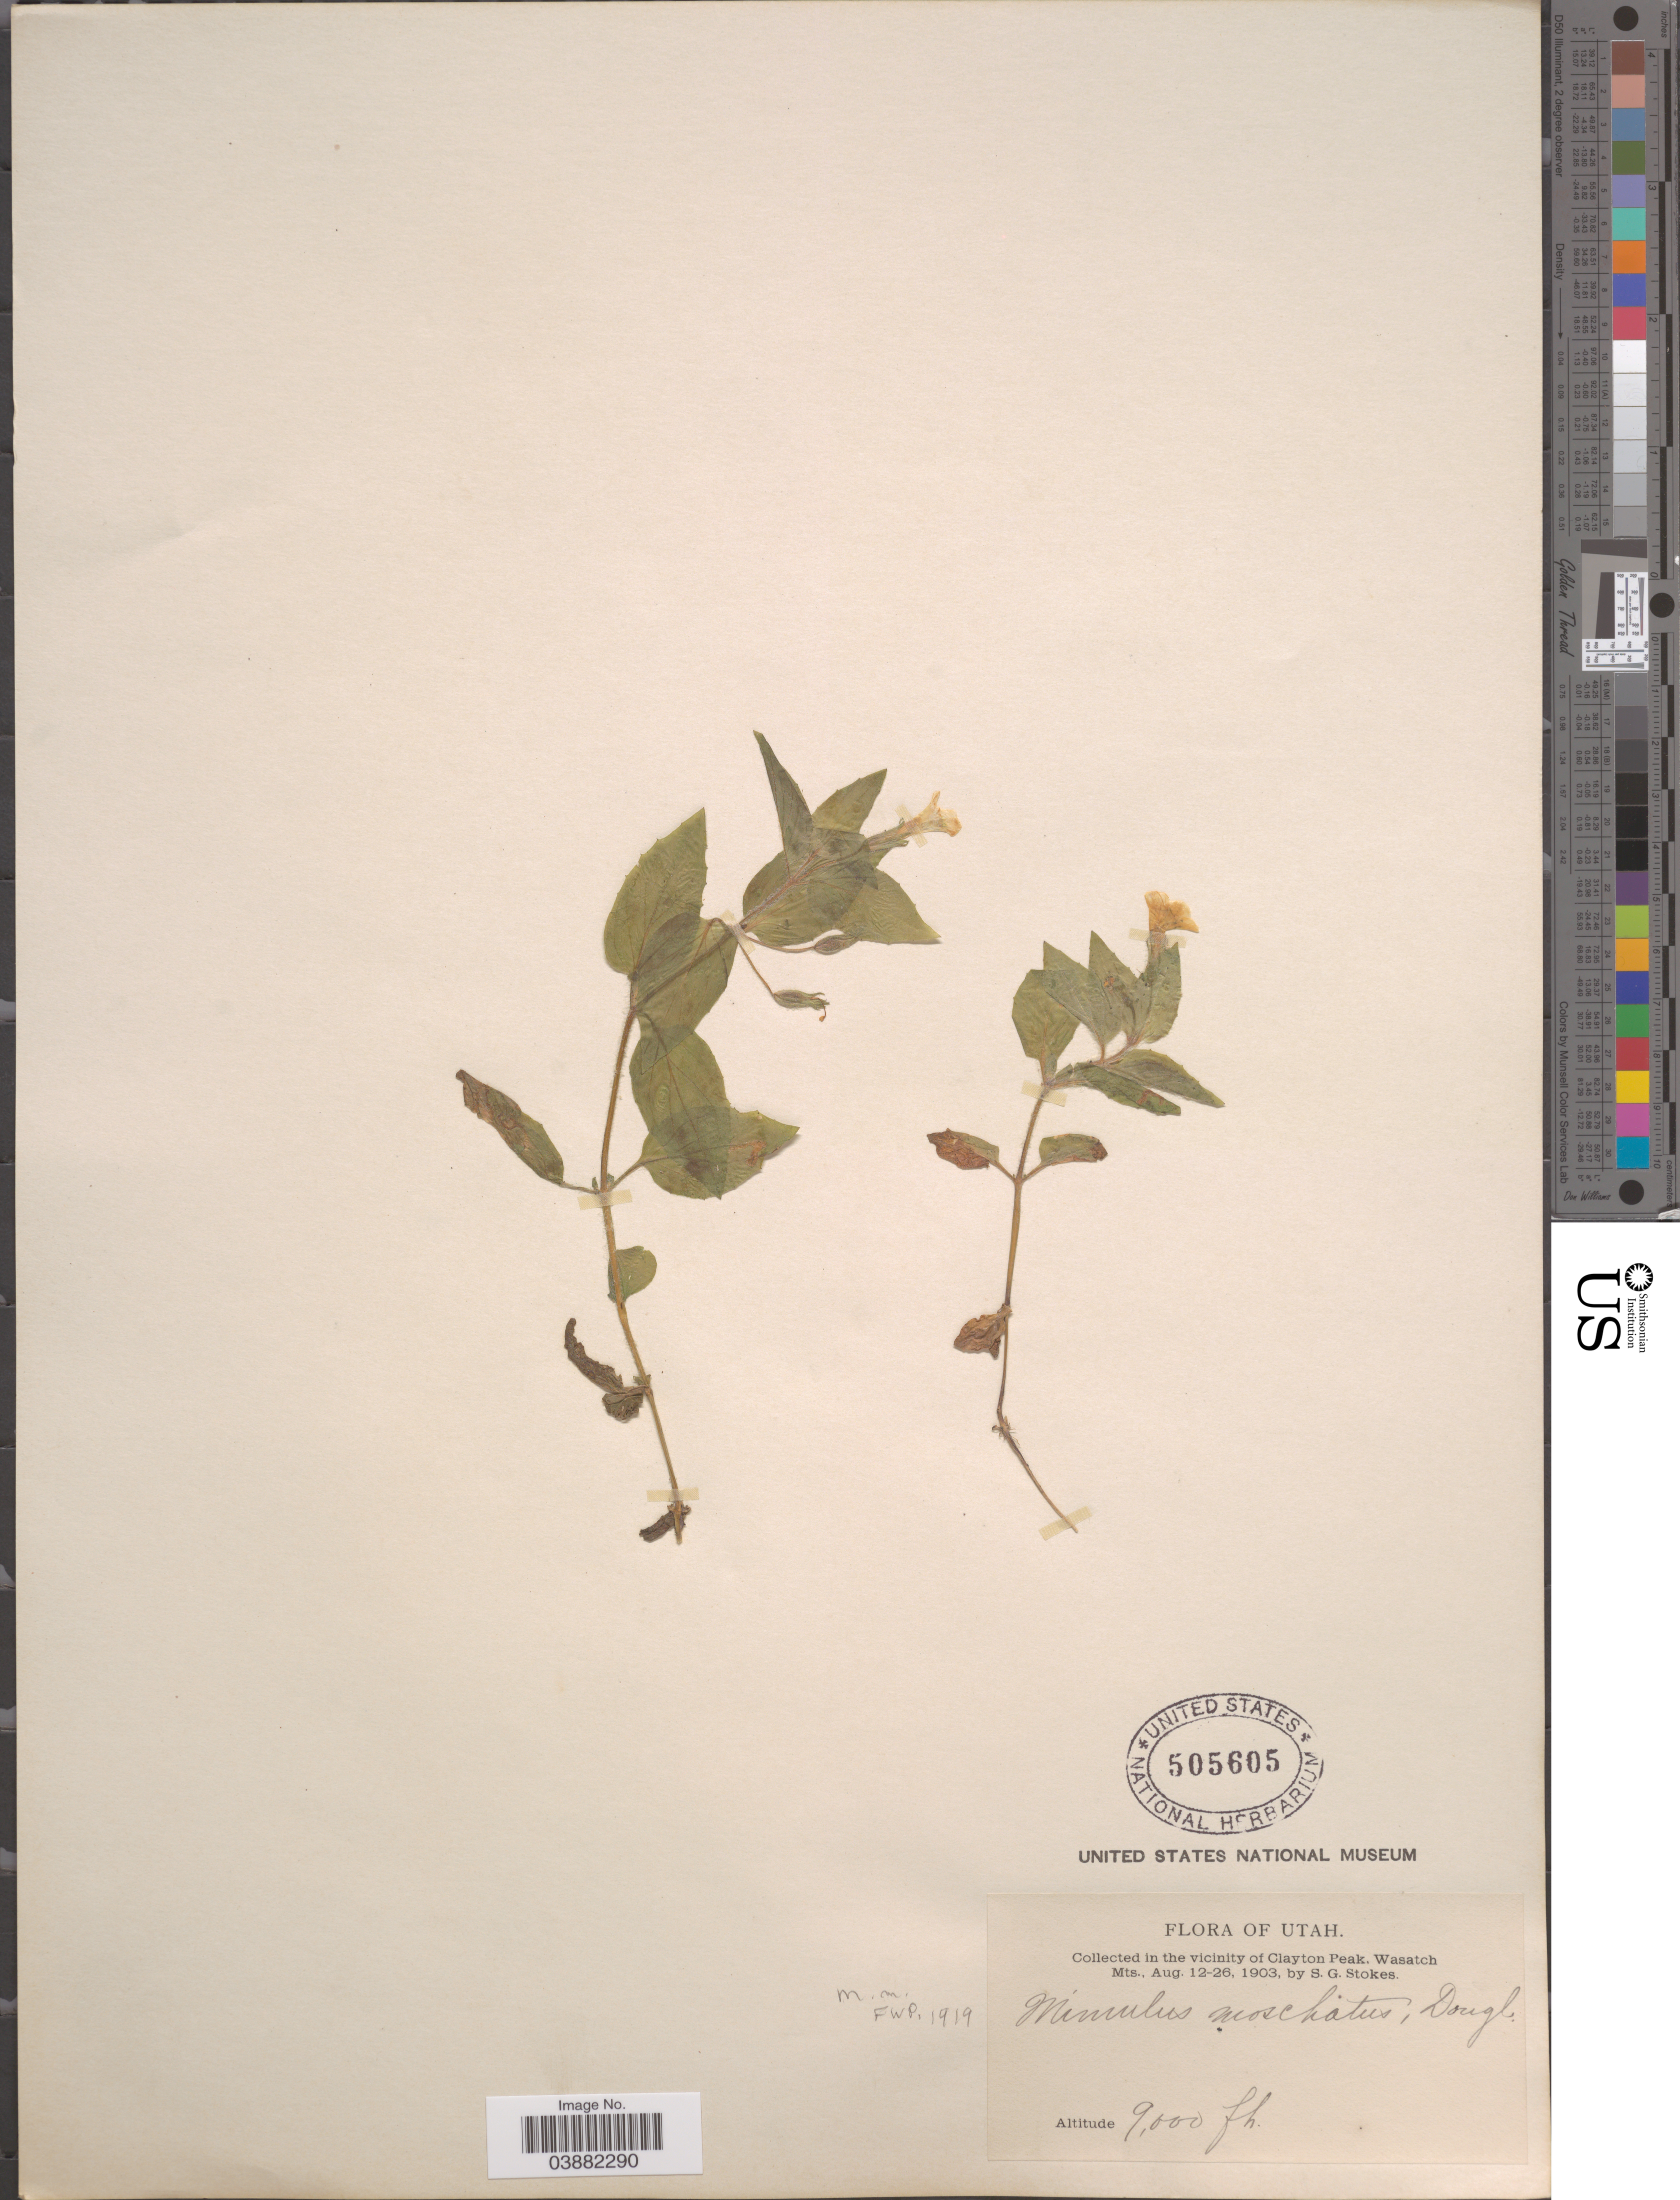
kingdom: Plantae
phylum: Tracheophyta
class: Magnoliopsida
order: Lamiales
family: Phrymaceae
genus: Mimulus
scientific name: Mimulus moschatus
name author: Douglas ex Lindl.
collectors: S. G. Stokes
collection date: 1903-08-12/1903-08-26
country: United States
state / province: Utah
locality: In the vicinity o f Clayton Peak, Wasatch Mts.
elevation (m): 2743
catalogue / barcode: US 505605